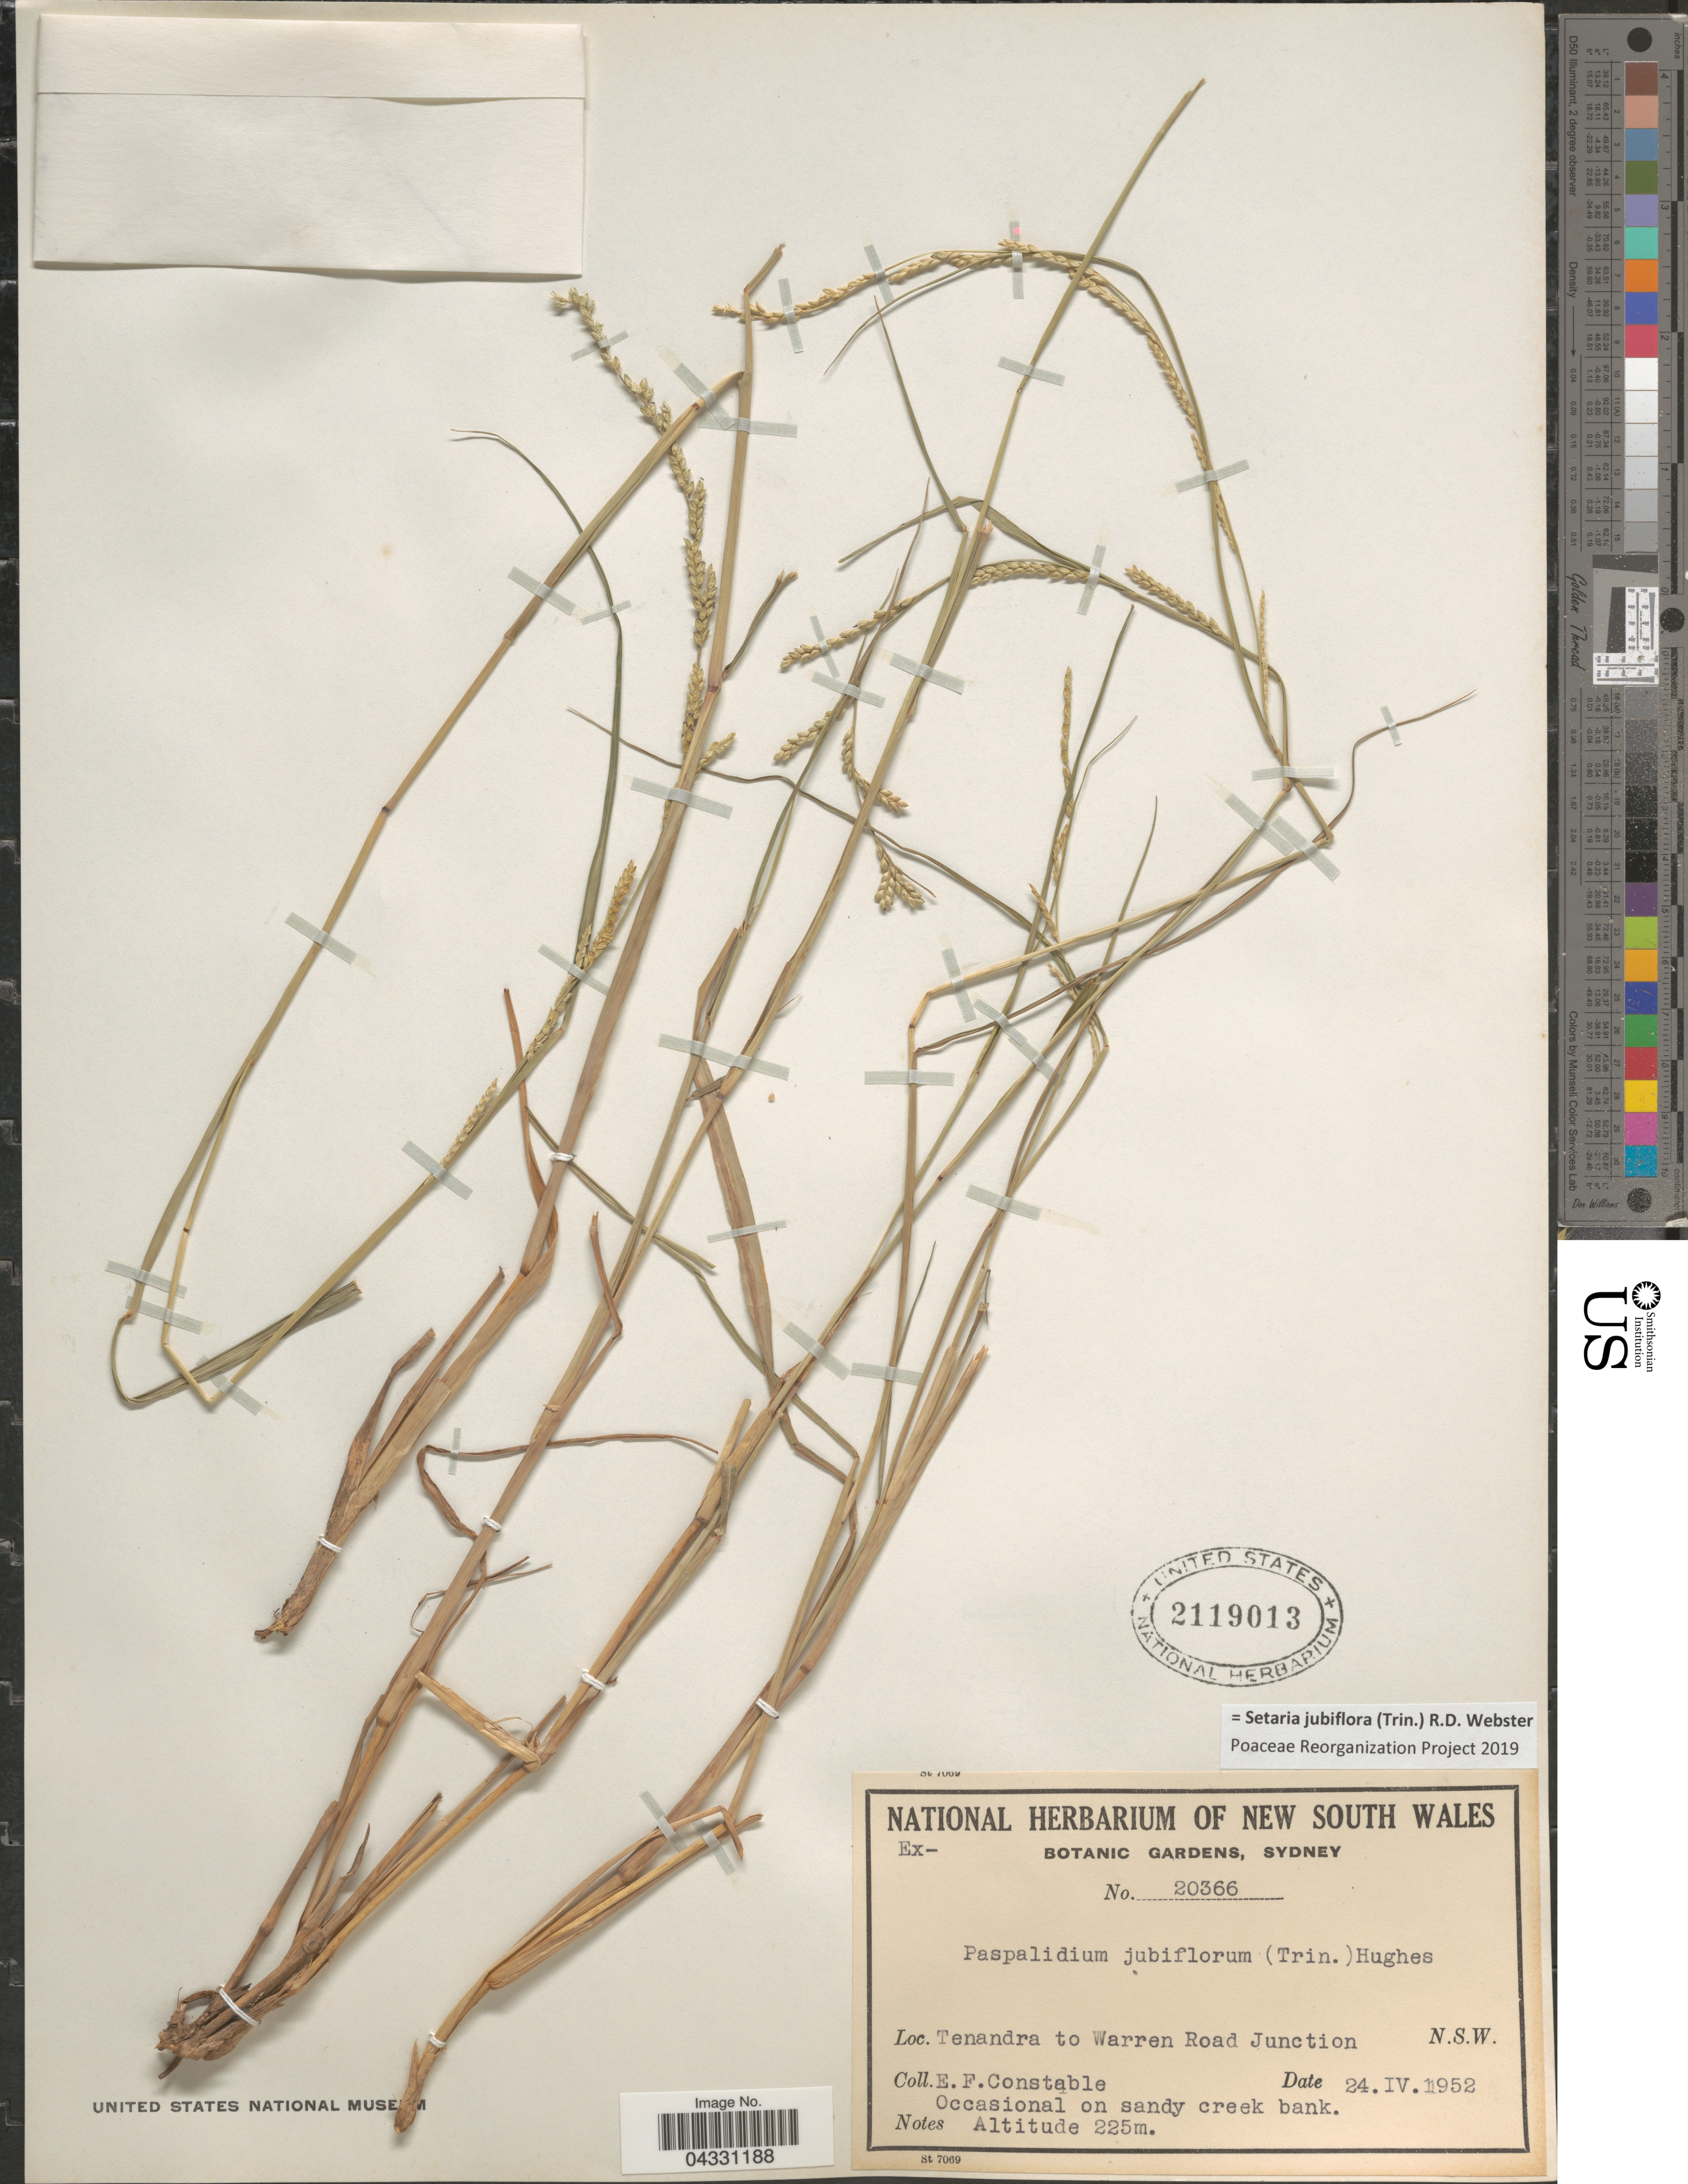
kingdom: Plantae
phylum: Tracheophyta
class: Liliopsida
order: Poales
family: Poaceae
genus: Setaria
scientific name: Setaria jubiflora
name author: (Trin.) R.D. Webster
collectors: E. F. Constable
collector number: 20366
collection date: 1952-04-24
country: Australia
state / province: New South Wales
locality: Tenandra to Warren Road Junction.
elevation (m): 225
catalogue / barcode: US 2119013